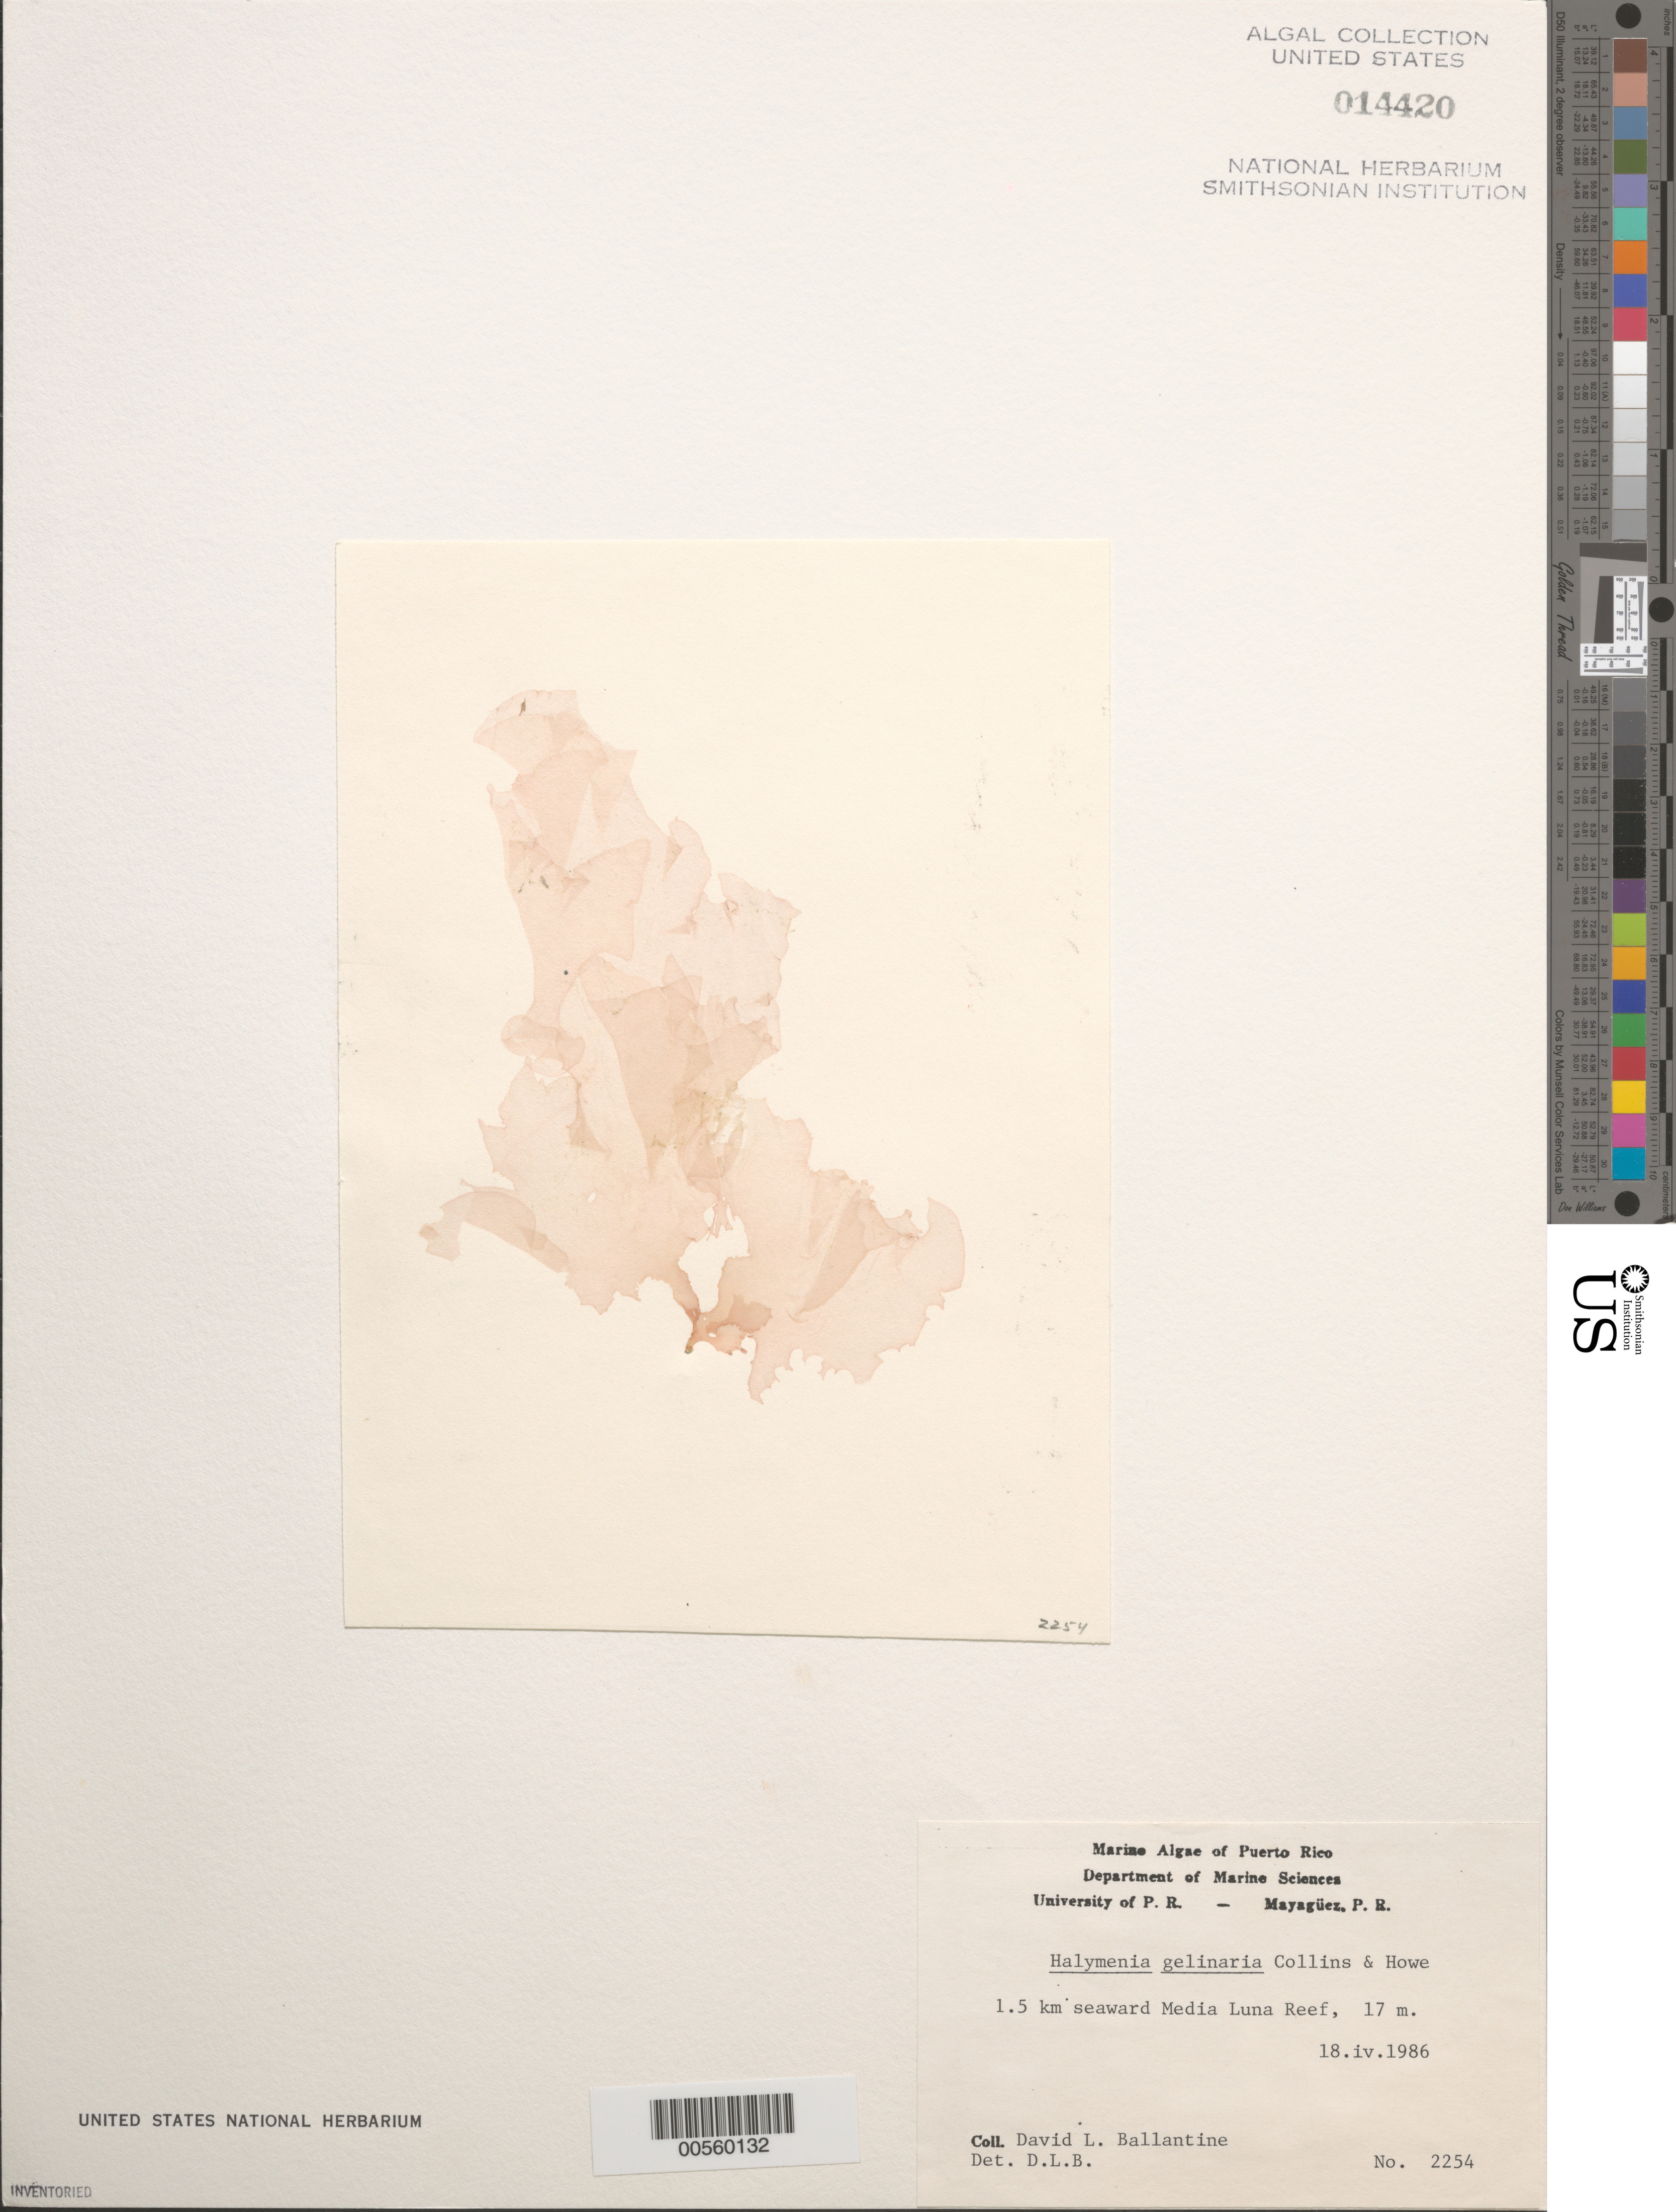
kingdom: Plantae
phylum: Rhodophyta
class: Florideophyceae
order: Halymeniales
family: Halymeniaceae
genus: Halymenia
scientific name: Halymenia floridana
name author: J. Agardh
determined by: Algae name updating Project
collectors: D.L. Ballantine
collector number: DLB 2254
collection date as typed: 18 Apr 1986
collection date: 1986-04-18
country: Puerto Rico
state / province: Lajas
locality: Media Luna Reef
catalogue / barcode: US 14420